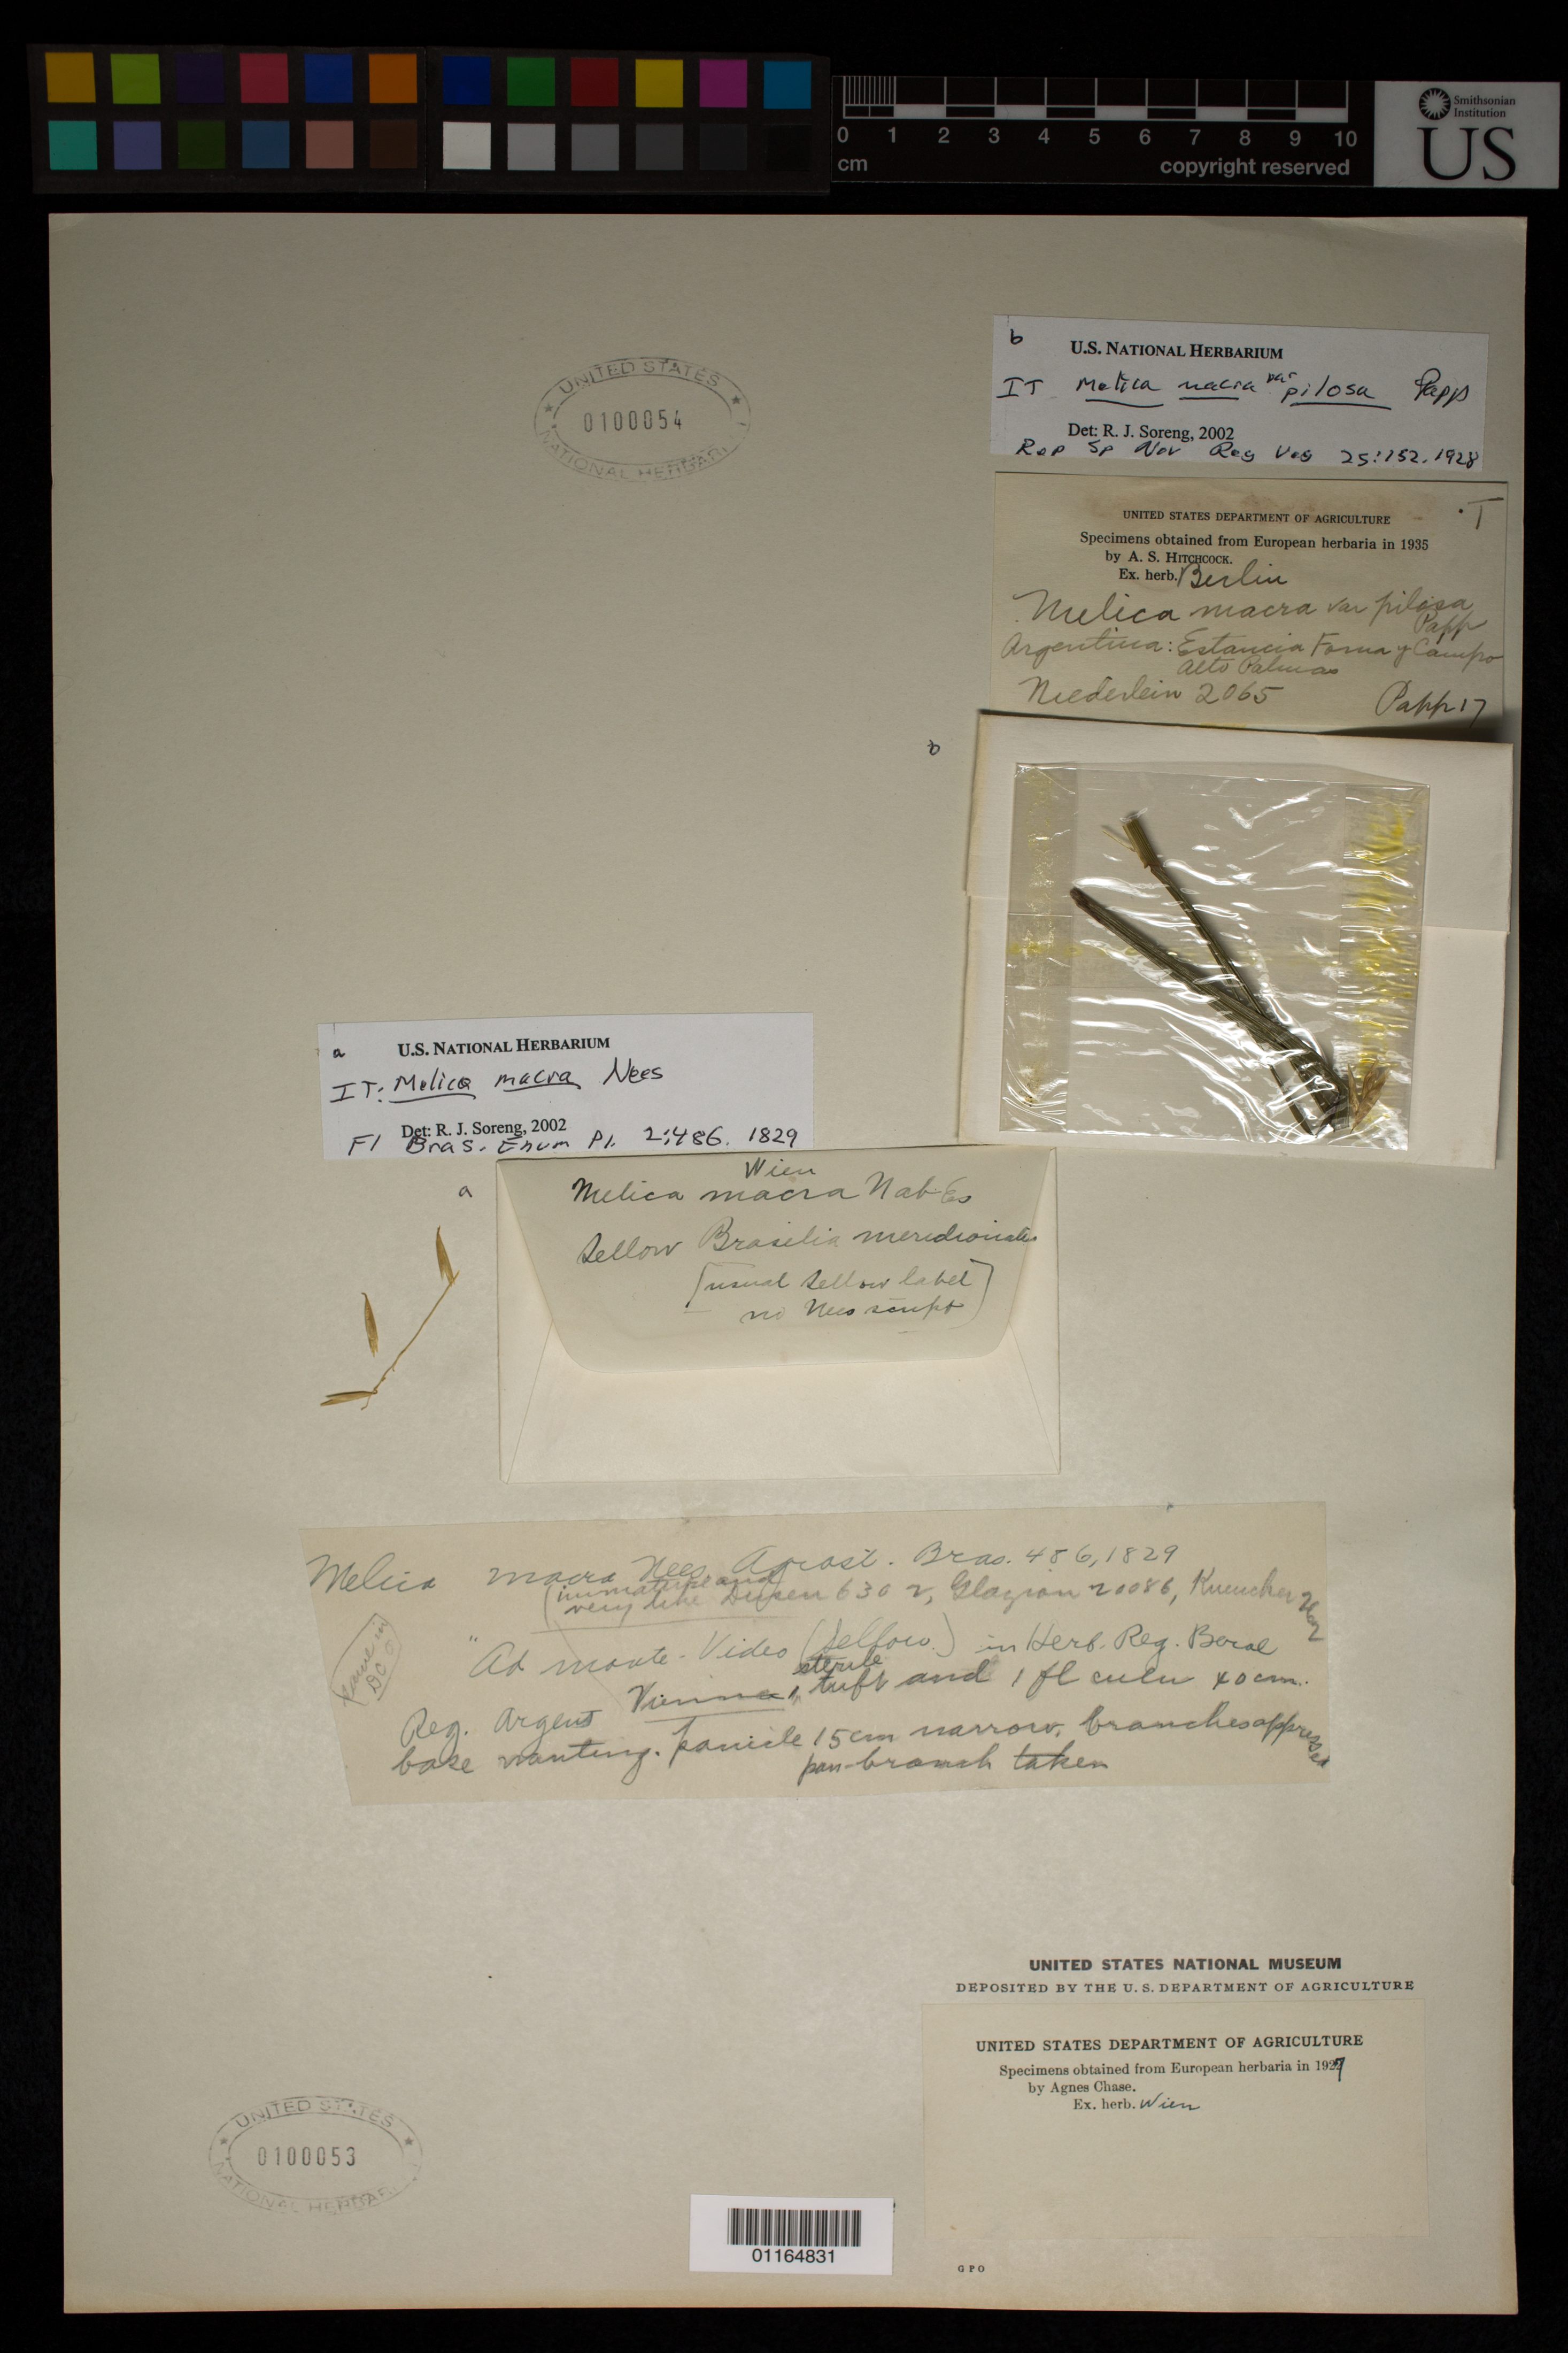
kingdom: Plantae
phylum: Tracheophyta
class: Liliopsida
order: Poales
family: Poaceae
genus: Melica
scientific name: Melica macra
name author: Nees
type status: Type Collection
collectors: F. Sellow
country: Uruguay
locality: Montevideo.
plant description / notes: Fragmentary material of type specimen ex herb. Vienna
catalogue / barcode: US 100053